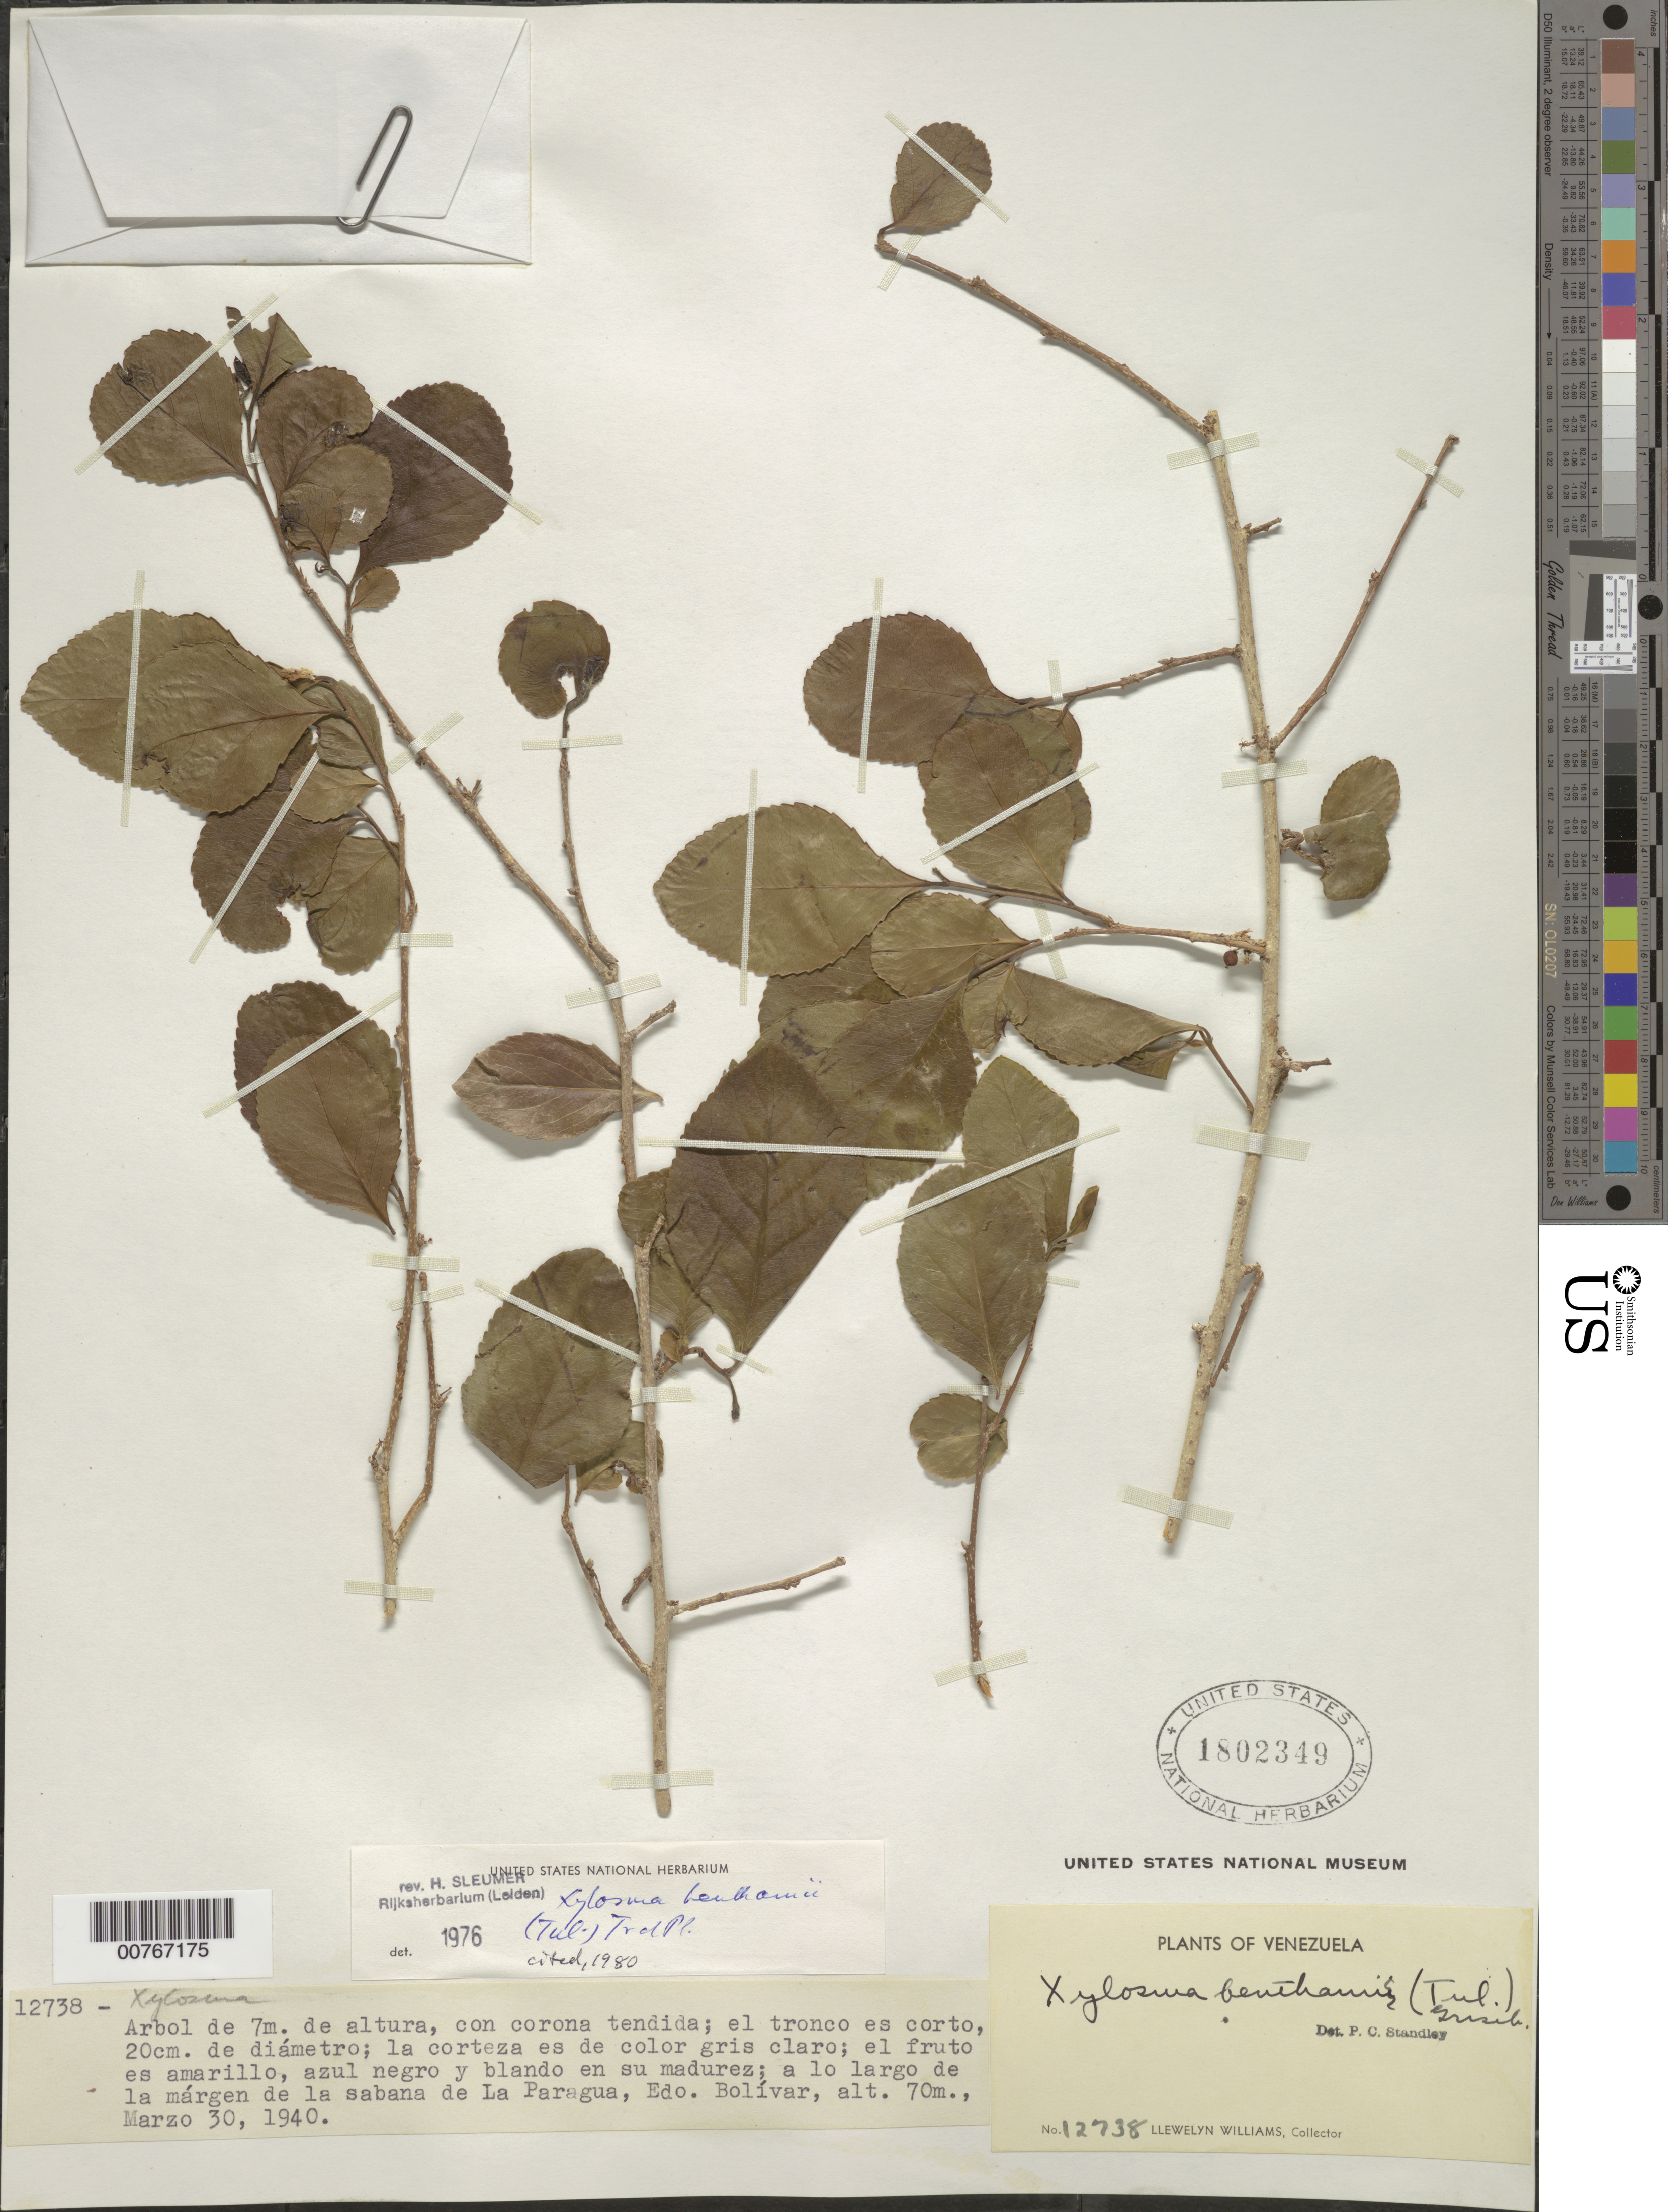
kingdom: Plantae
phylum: Tracheophyta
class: Magnoliopsida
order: Malpighiales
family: Salicaceae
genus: Xylosma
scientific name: Xylosma benthamii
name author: (Tul.) Triana & Planch.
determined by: Sleumer, H. O.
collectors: Ll. Williams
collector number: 12738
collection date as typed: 30-Mar-40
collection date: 1940-03-30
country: Venezuela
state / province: Bolívar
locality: La Paragua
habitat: Edge of savanna along river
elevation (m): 70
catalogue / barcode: US 1802349